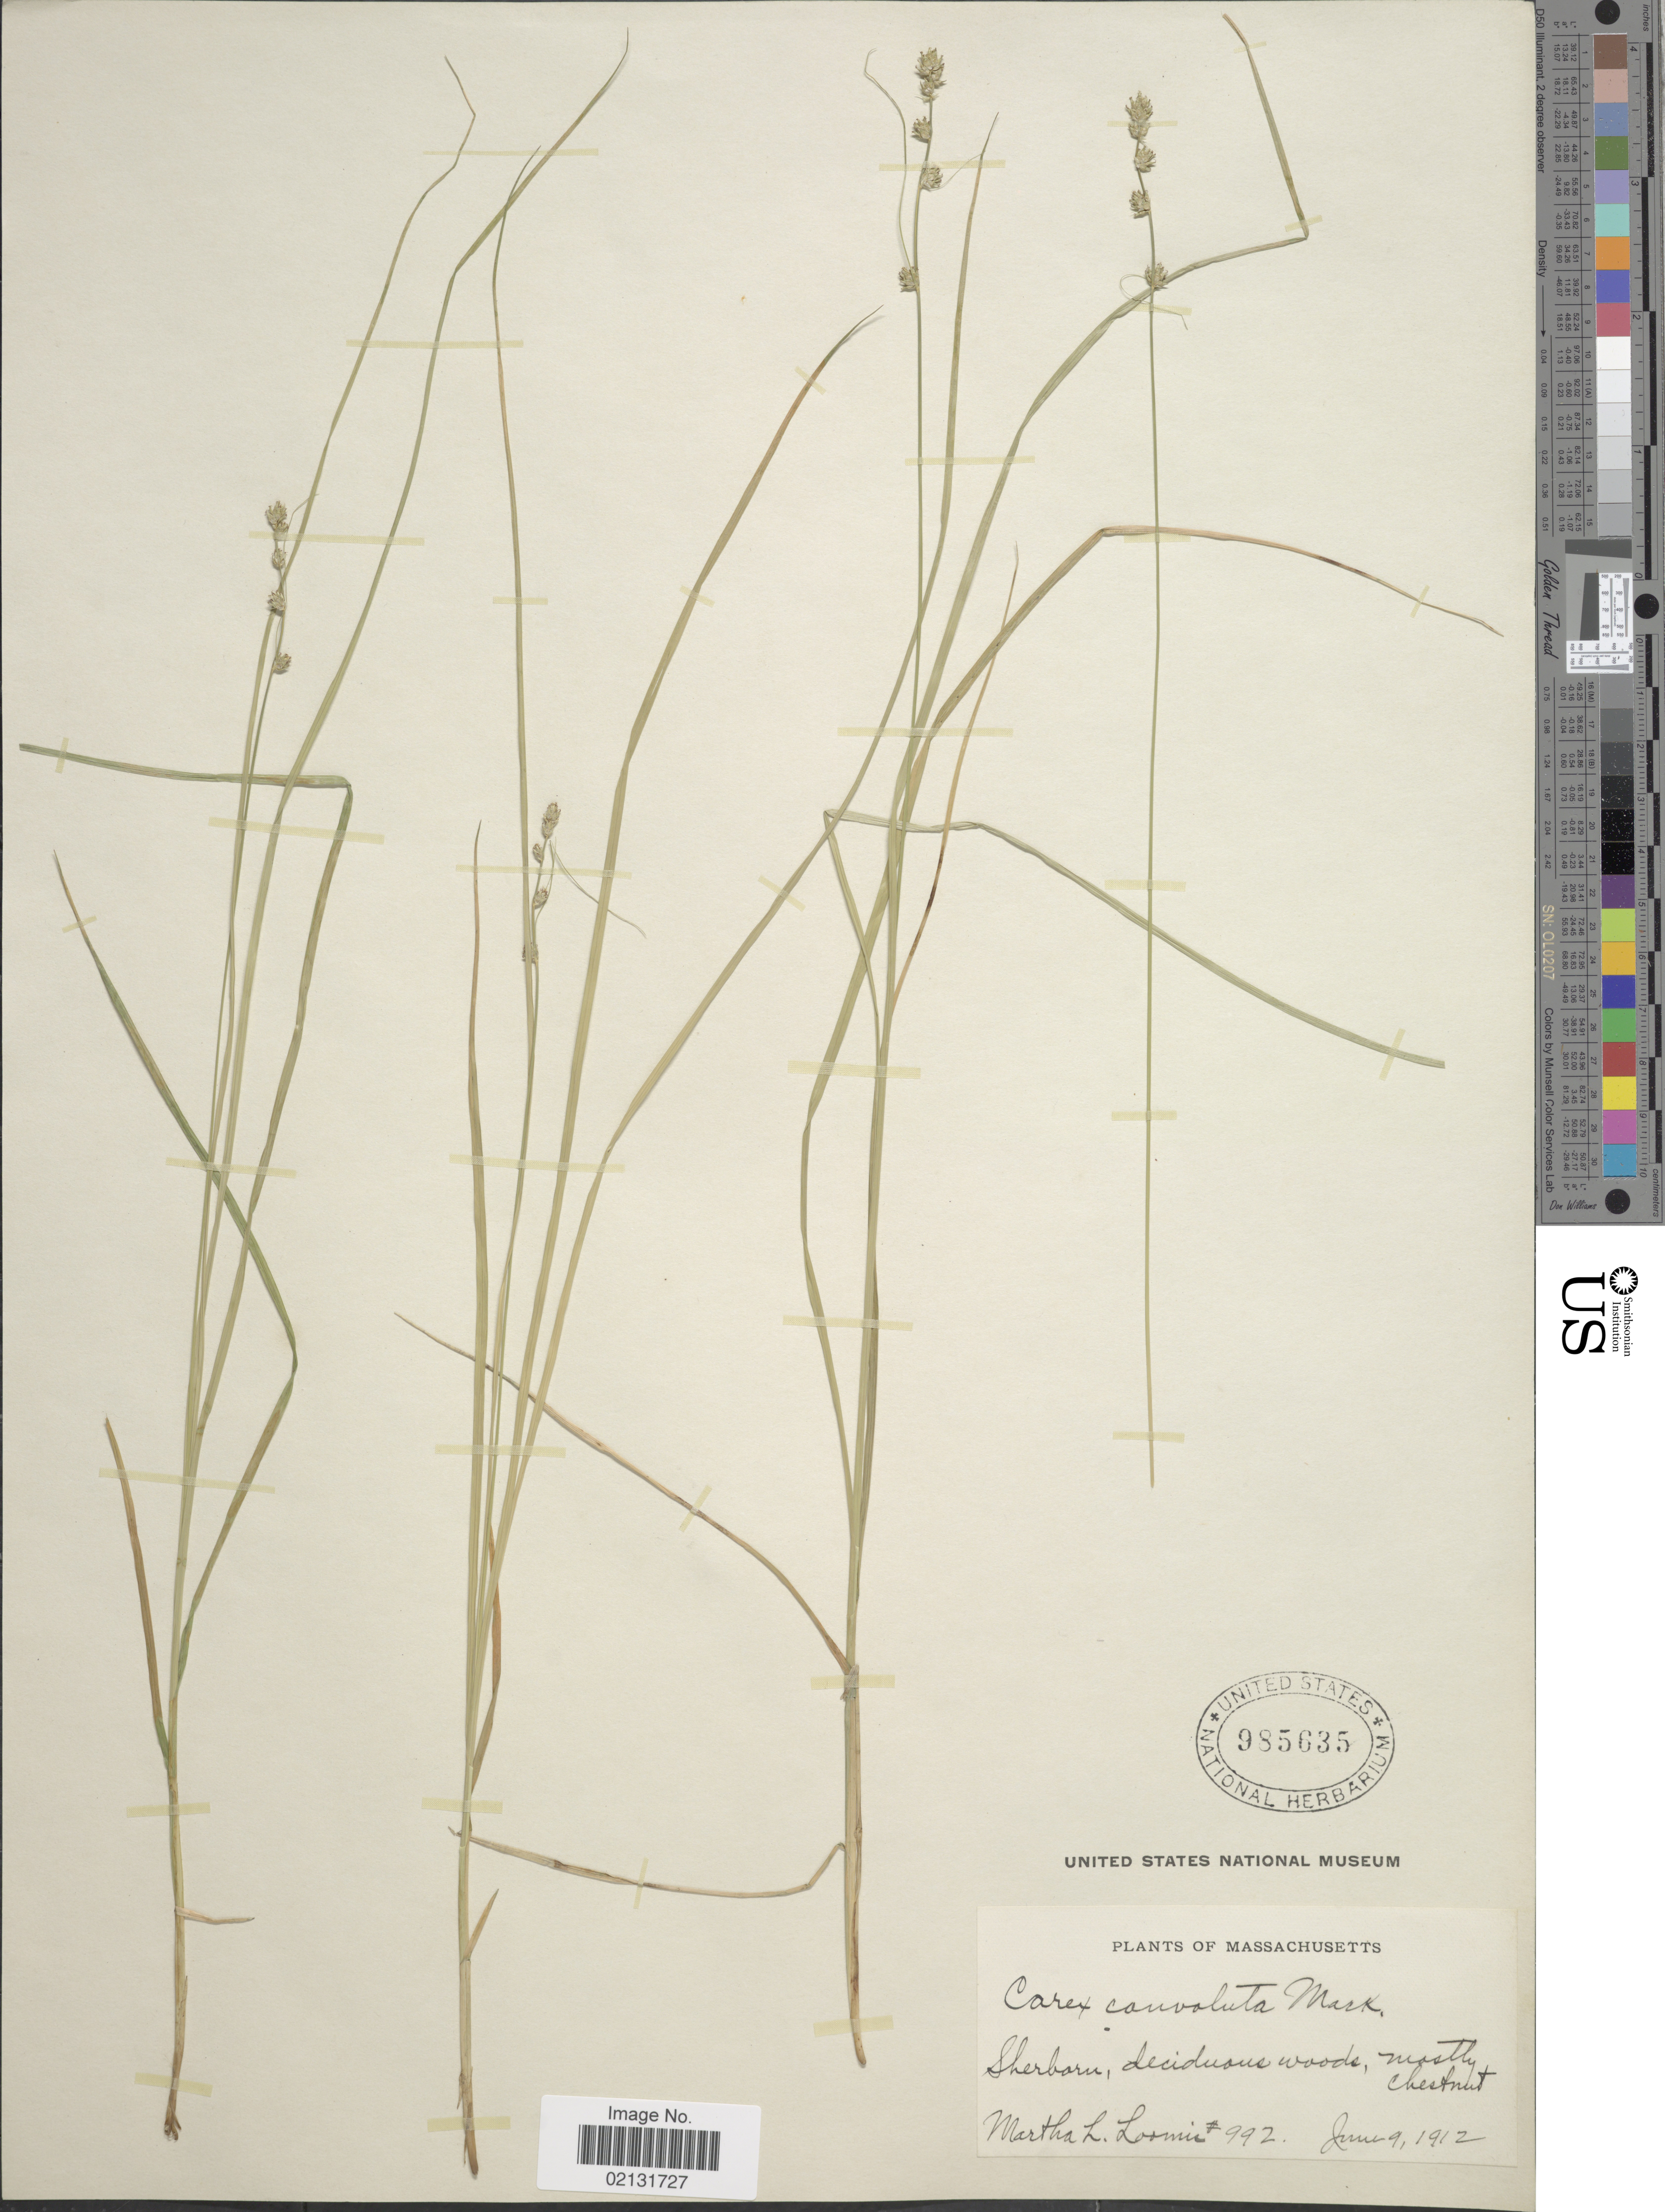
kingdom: Plantae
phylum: Tracheophyta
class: Liliopsida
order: Poales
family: Cyperaceae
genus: Carex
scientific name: Carex rosea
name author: Willd.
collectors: M. L. Loomis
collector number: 992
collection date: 1912-06-09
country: United States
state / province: Massachusetts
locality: Sherborn, mostly chestnut.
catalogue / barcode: US 985635